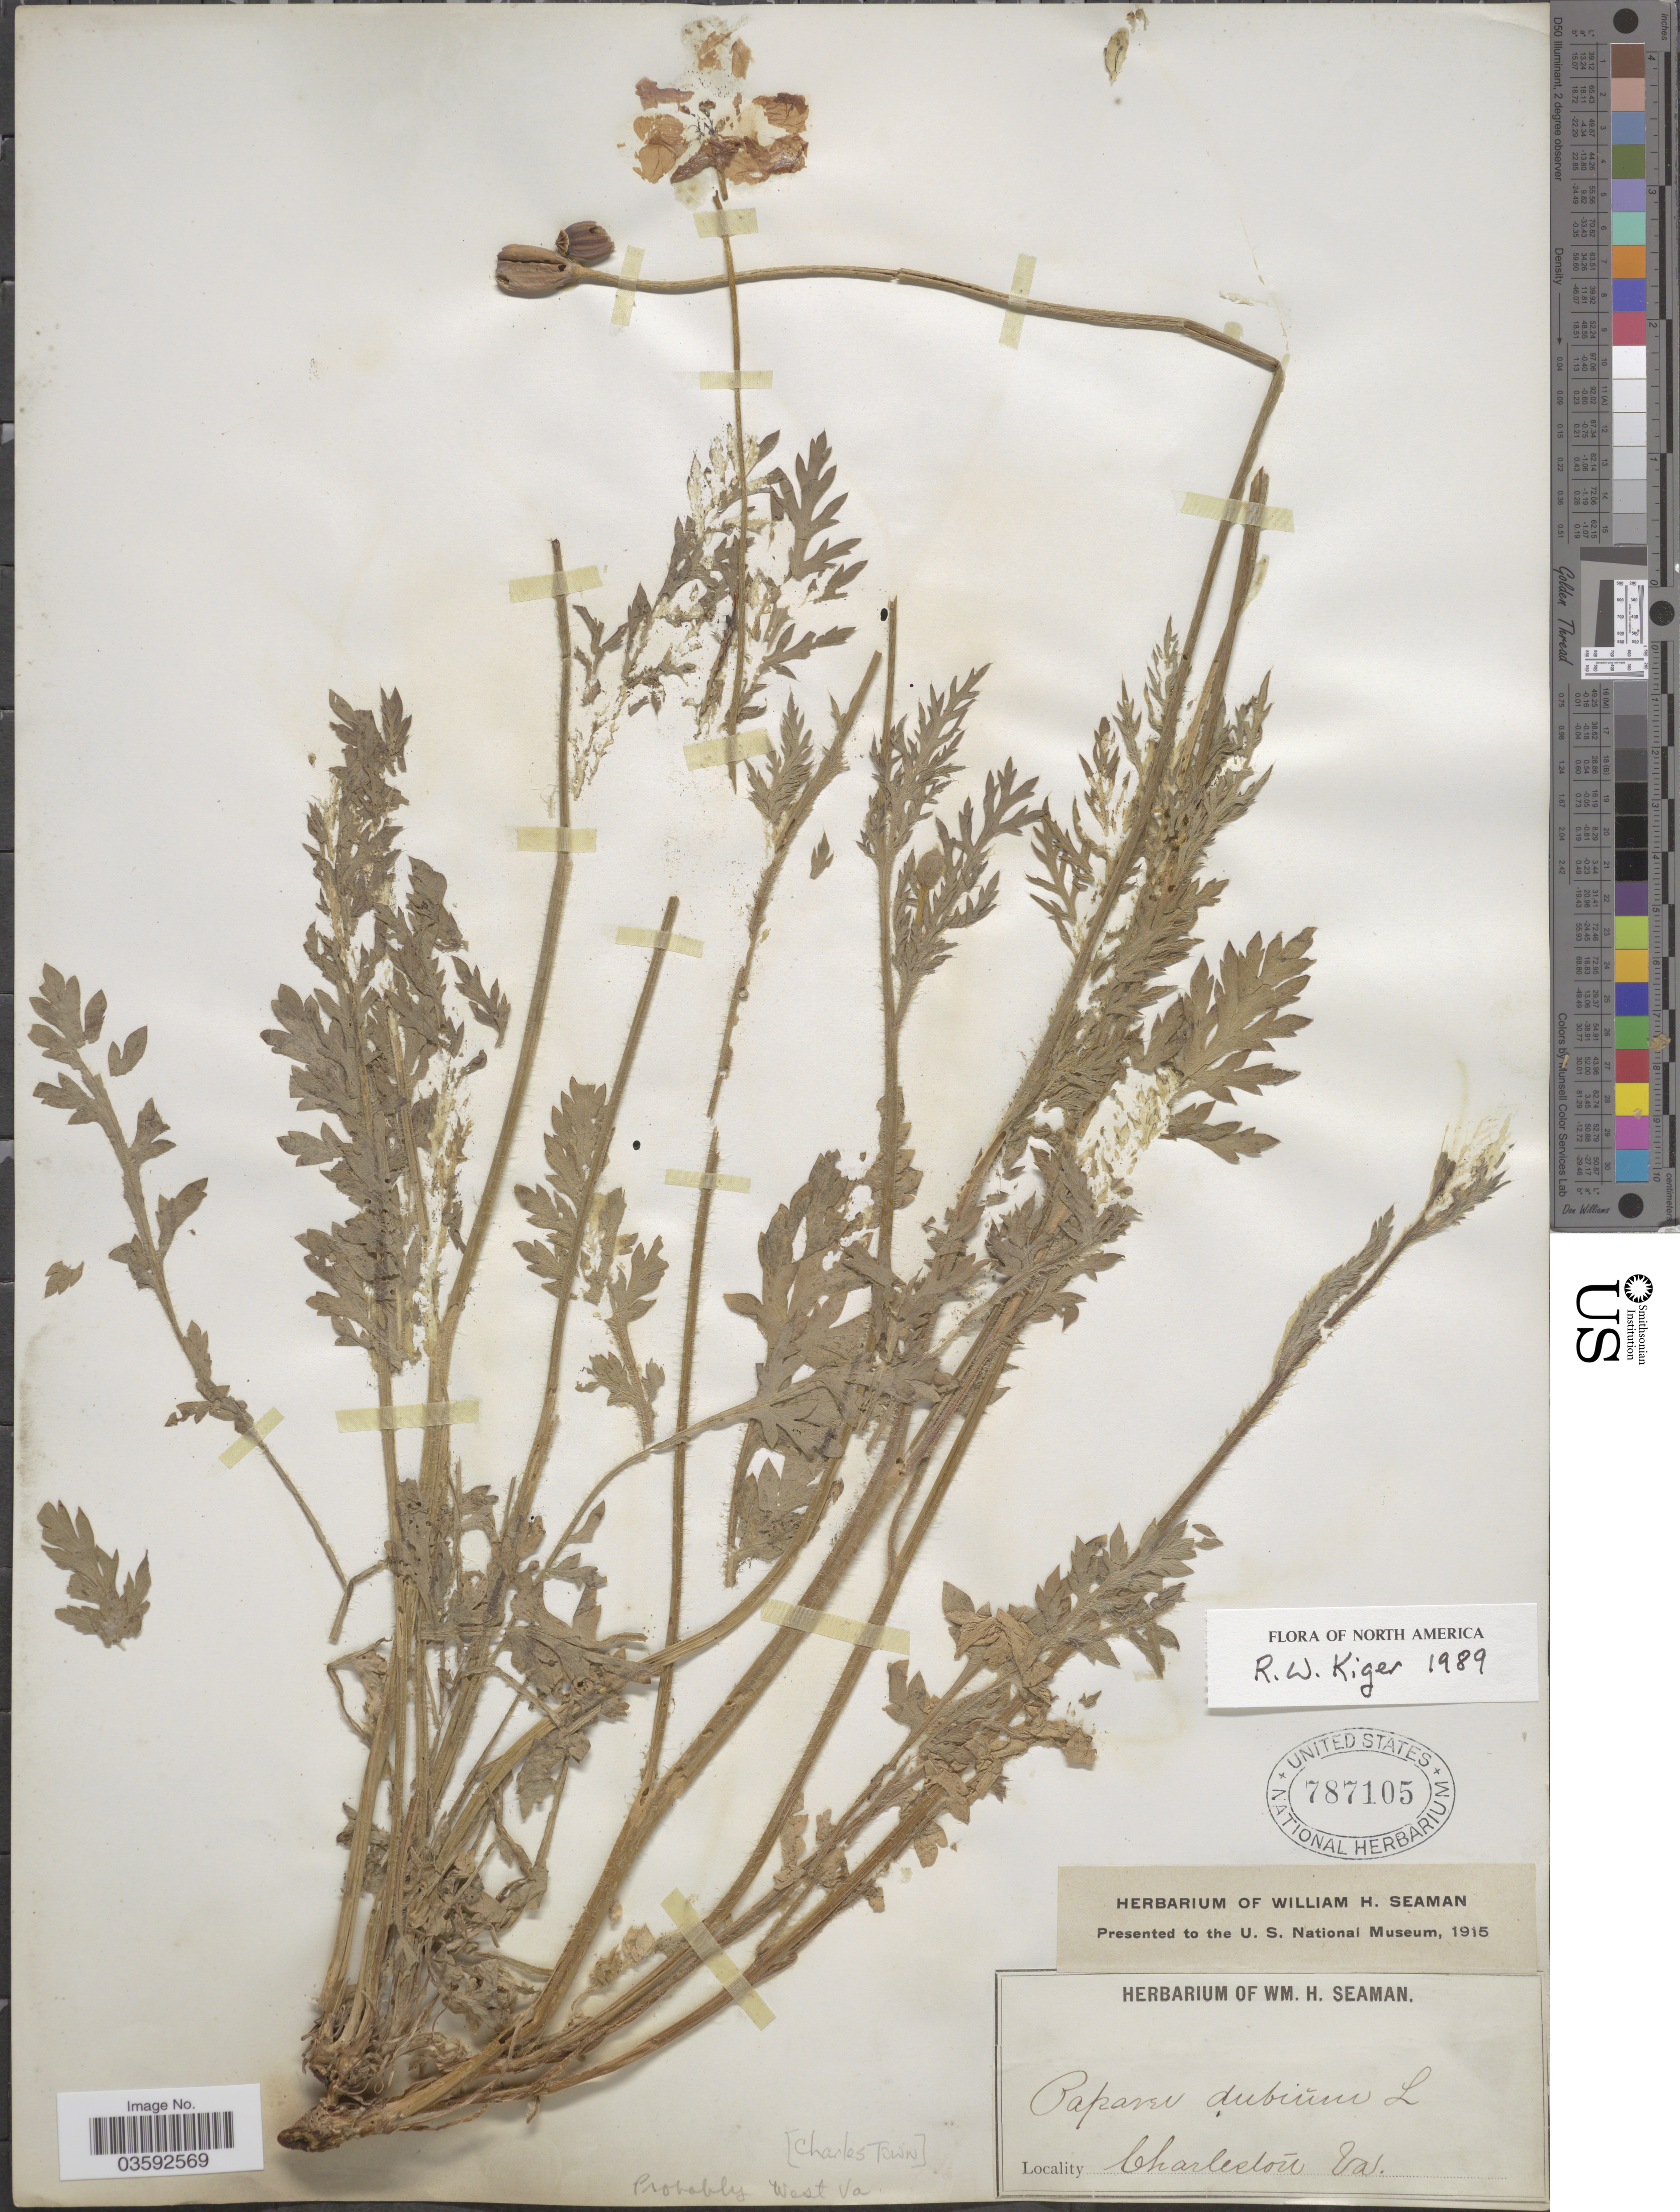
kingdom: Plantae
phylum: Tracheophyta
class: Magnoliopsida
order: Ranunculales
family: Papaveraceae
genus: Papaver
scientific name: Papaver dubium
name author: L.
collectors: Ex herb. W. H. Seaman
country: United States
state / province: West Virginia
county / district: Jefferson / Kanawha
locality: Charles Town or .Charleston ( Probably West Va. )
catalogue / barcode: US 787105